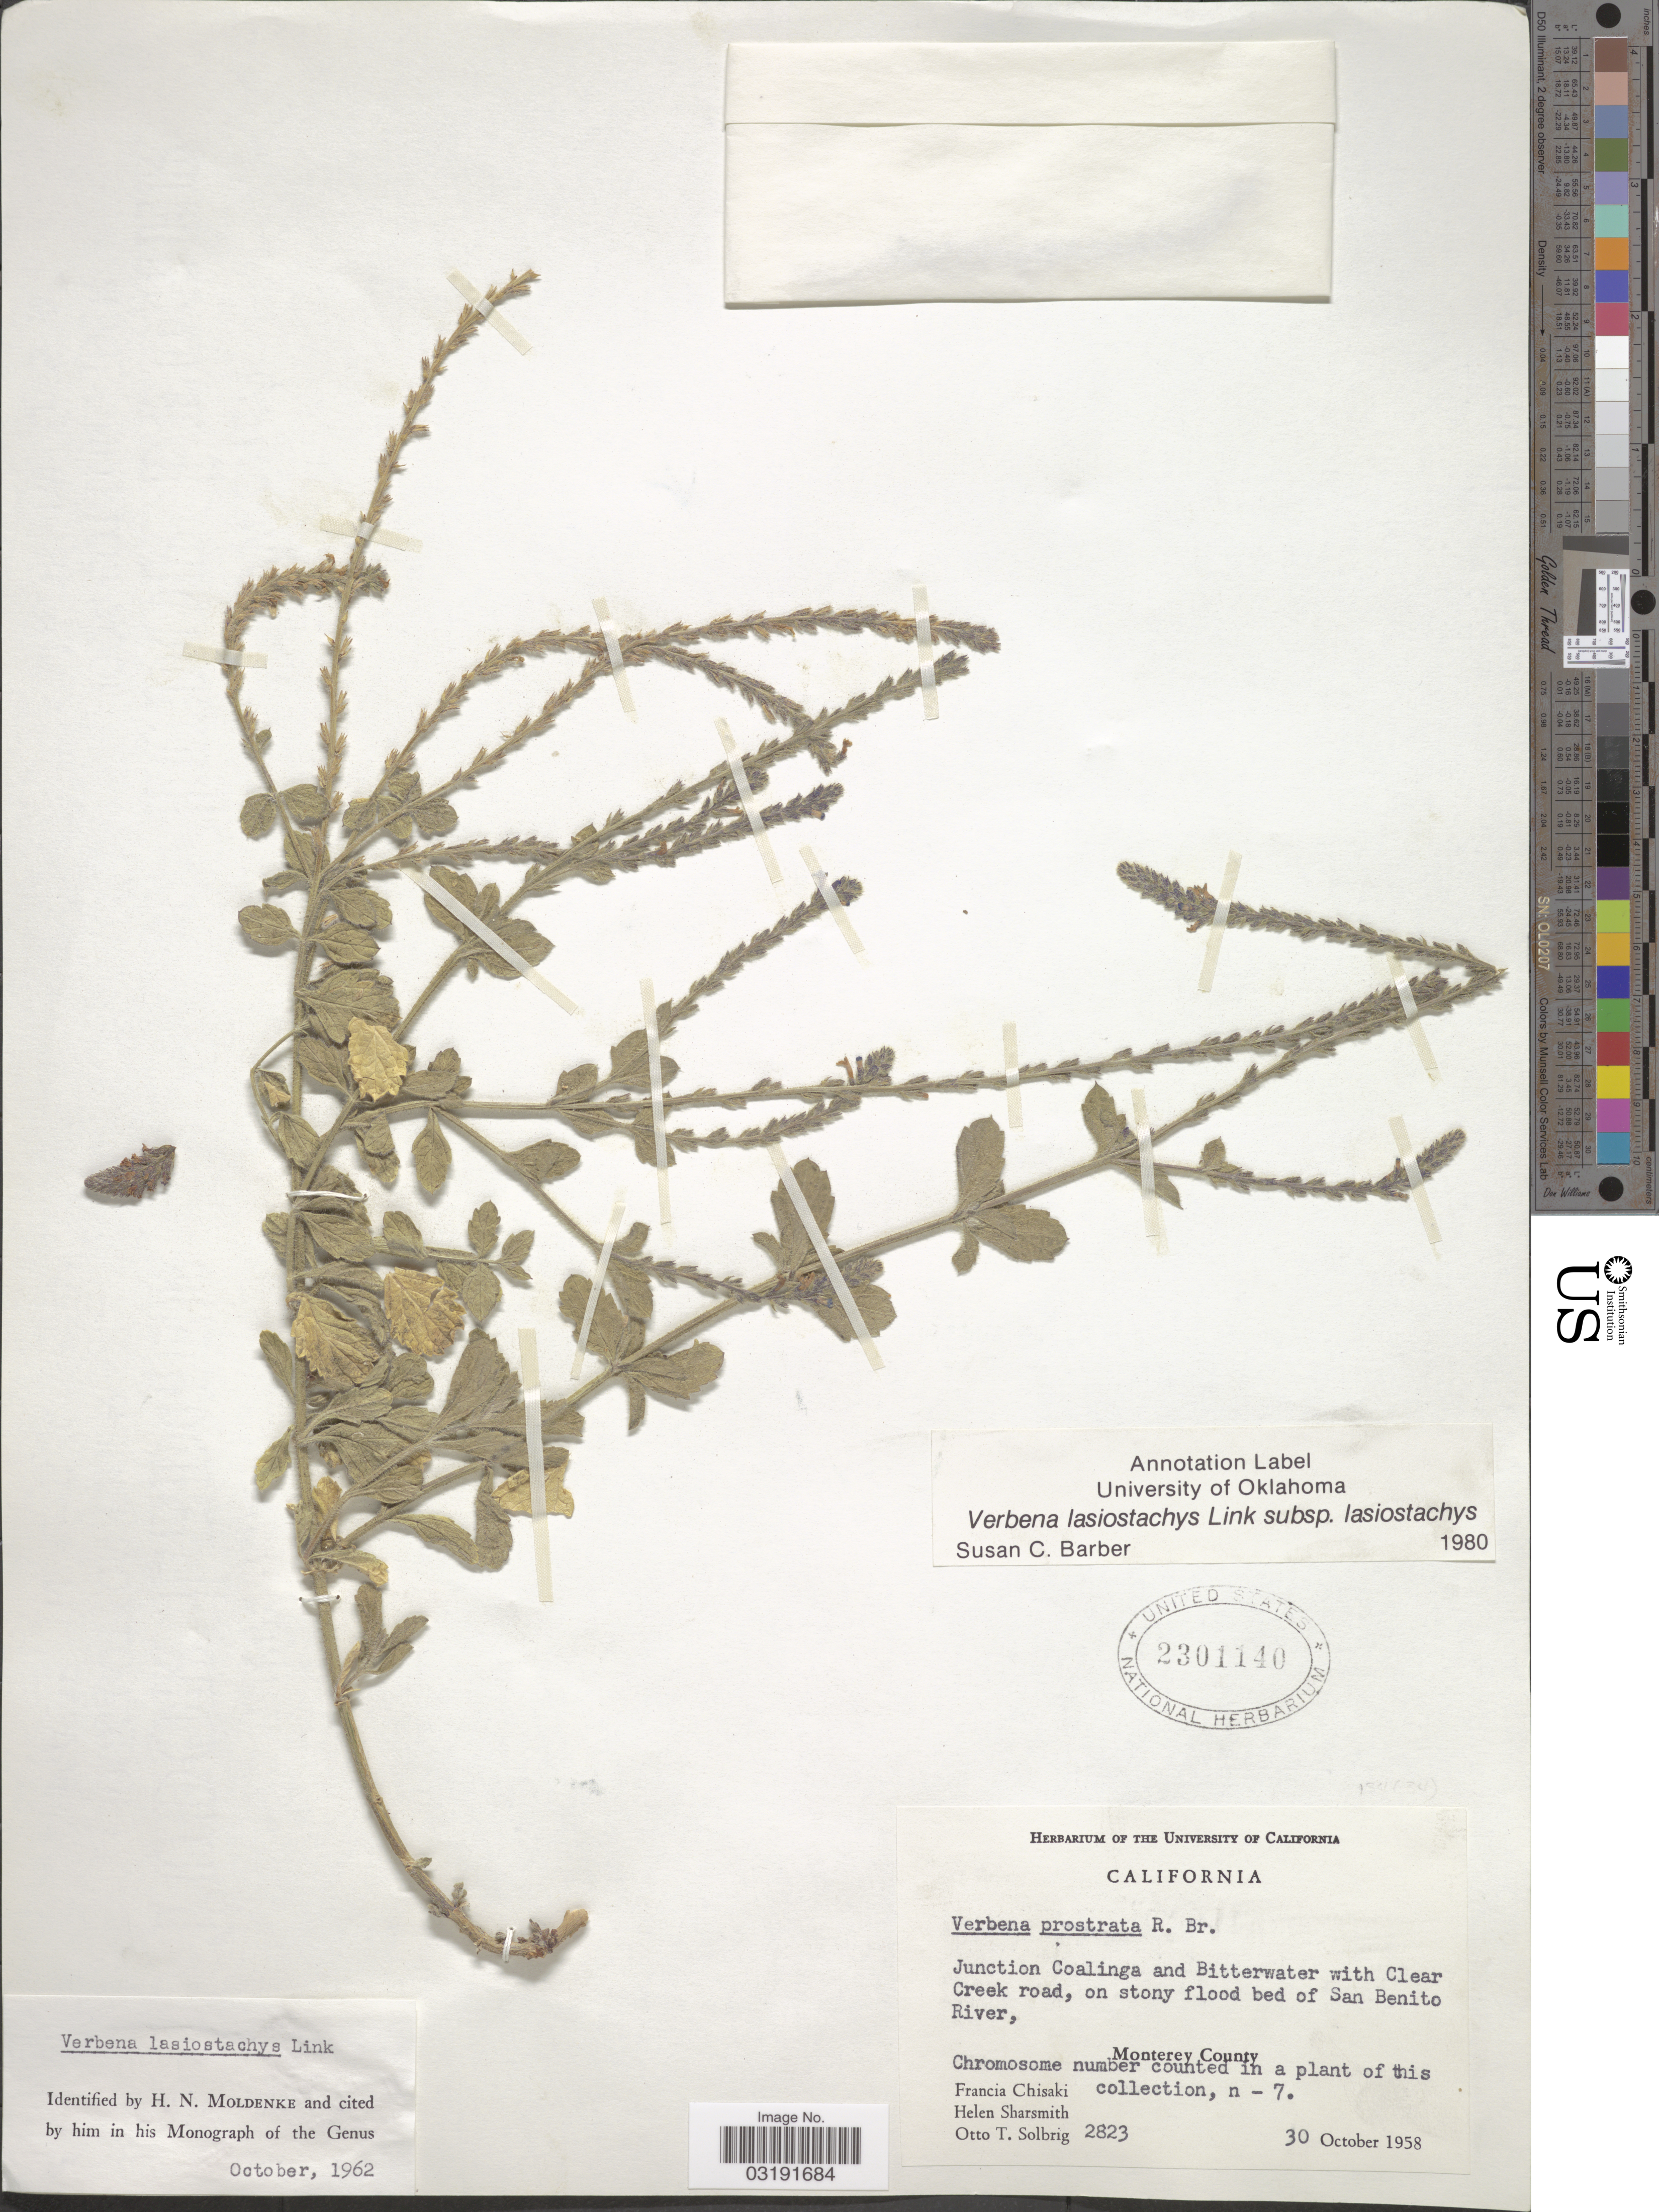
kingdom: Plantae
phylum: Tracheophyta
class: Magnoliopsida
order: Lamiales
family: Verbenaceae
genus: Verbena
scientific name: Verbena lasiostachys var. lasiostachys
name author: Link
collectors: F. Chisaki, H. Sharsmith & O. T. Solbrig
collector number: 2823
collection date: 1958-10-30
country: United States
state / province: California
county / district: Monterey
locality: Junction Coalinga and Bitterwater with Clear Creek road, on stony flood bed of San Benito River, Monterey County.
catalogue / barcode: US 2301140